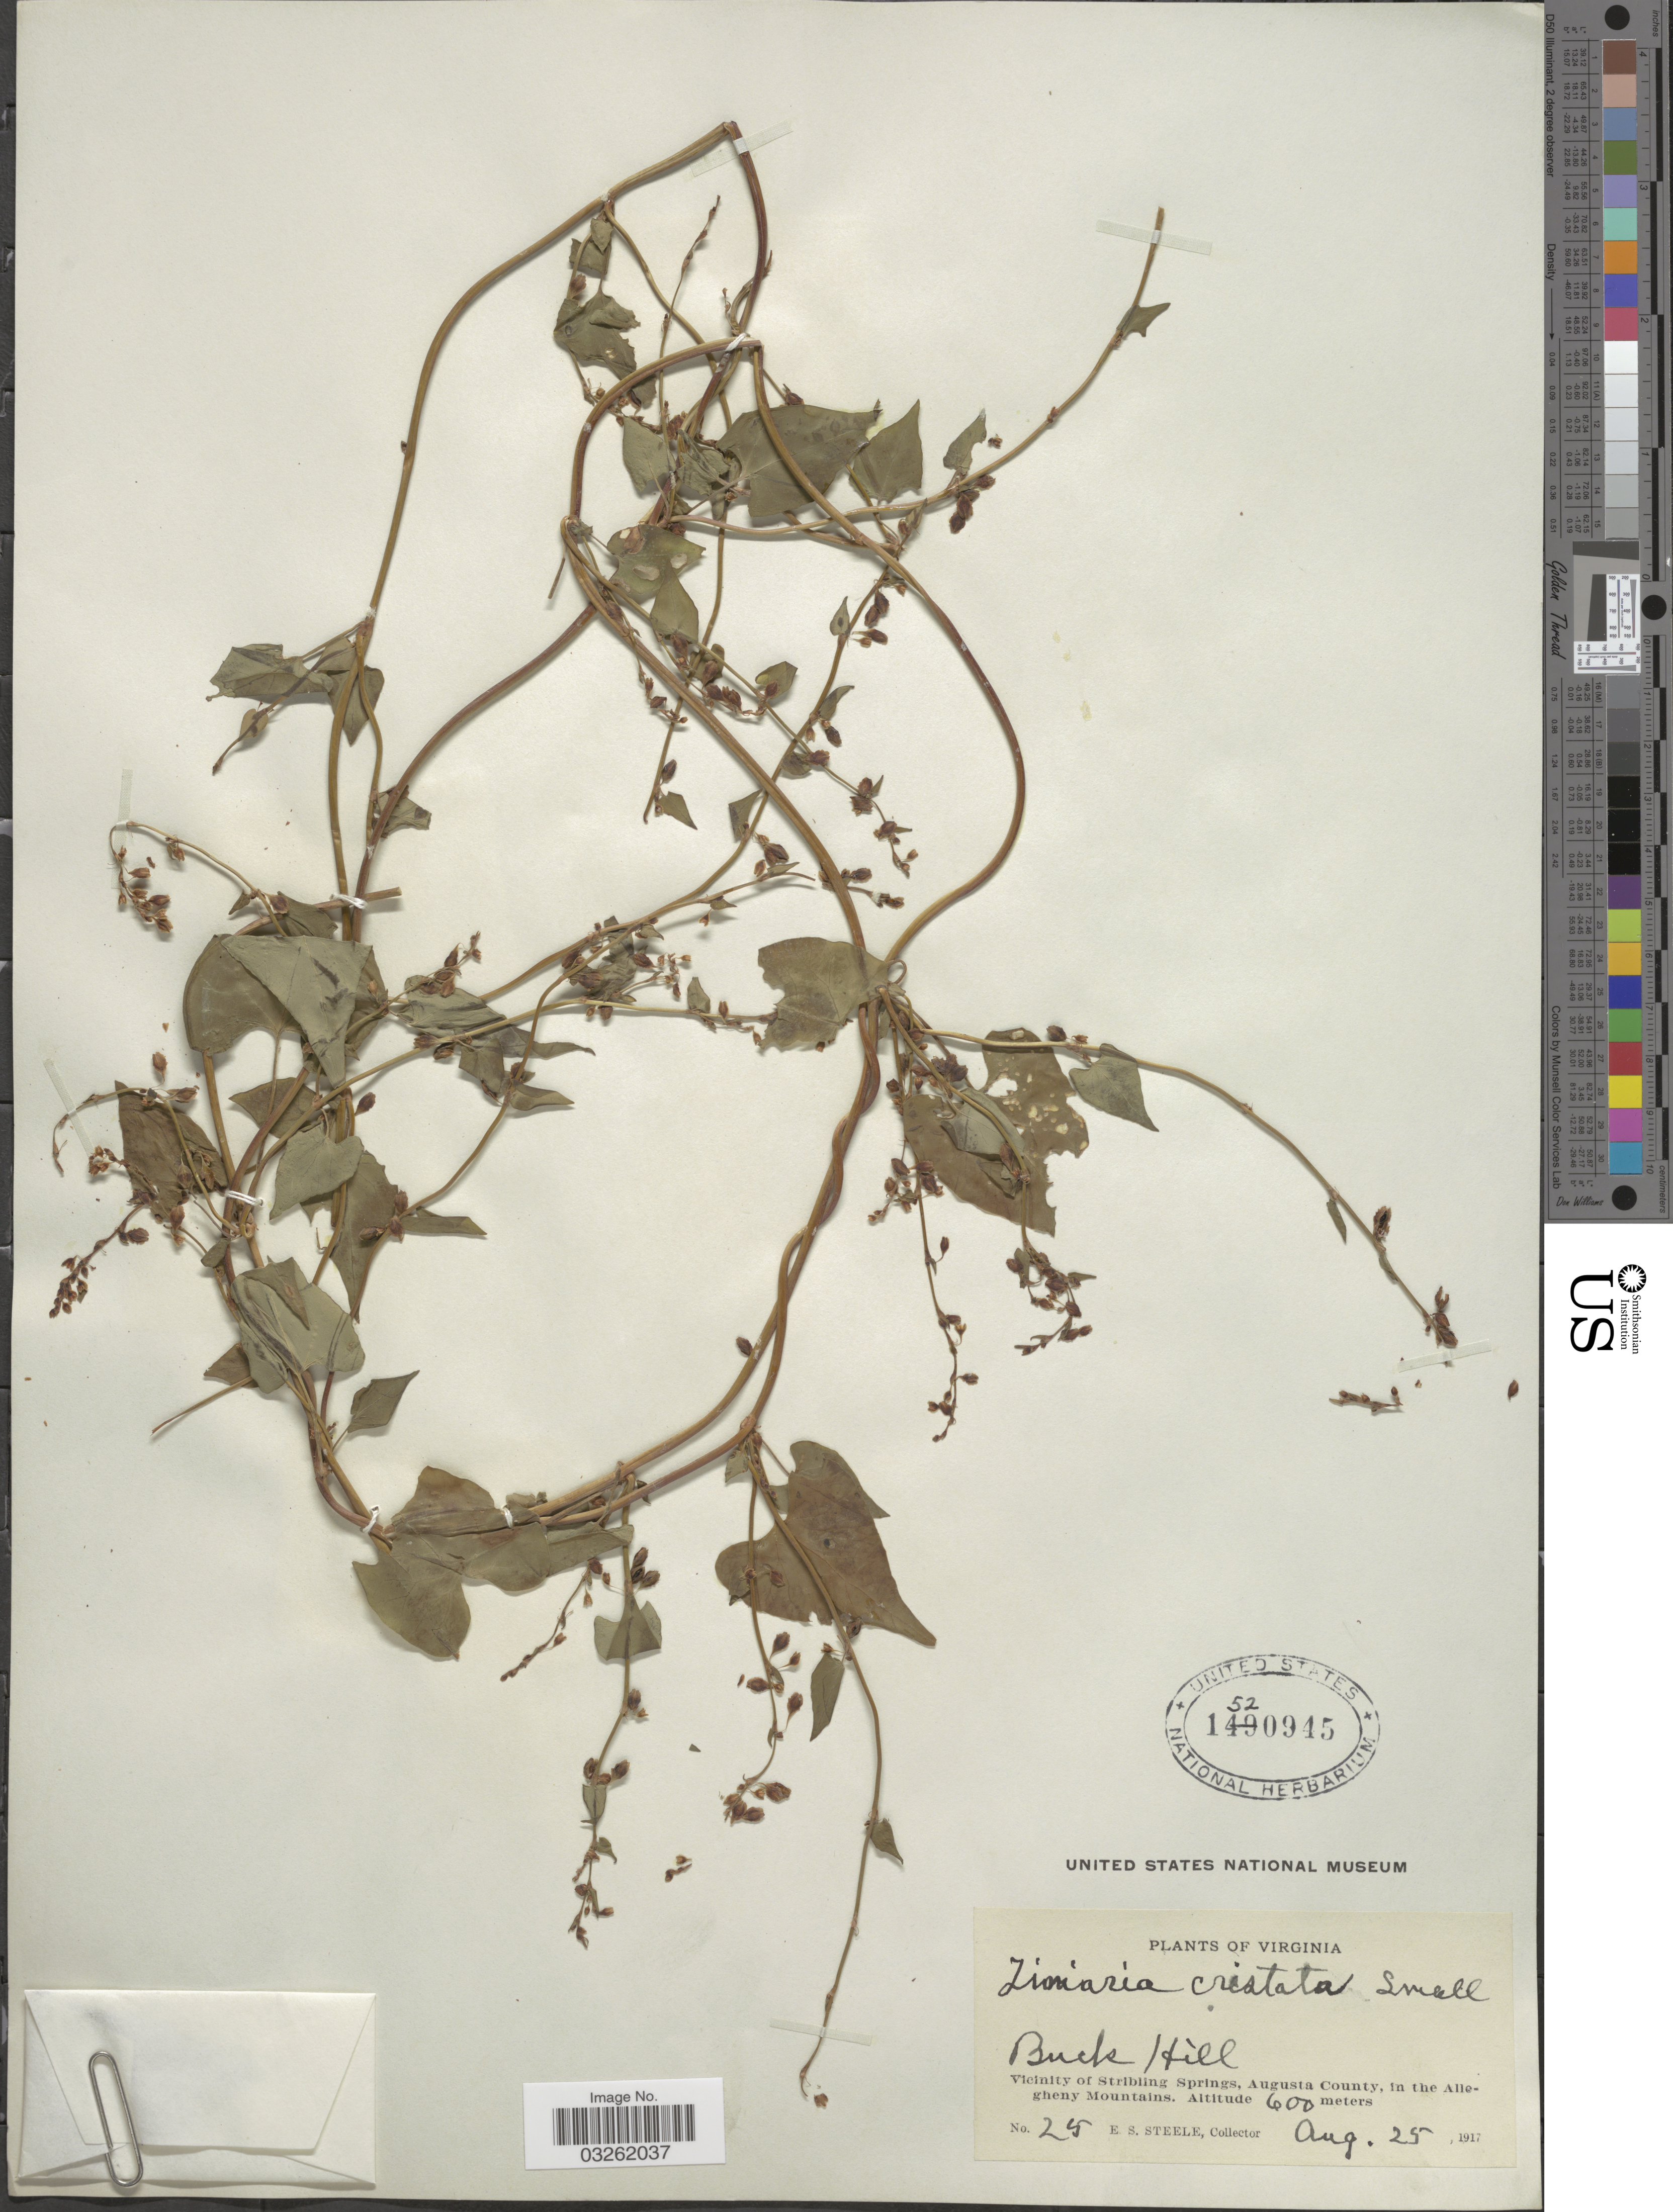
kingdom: Plantae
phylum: Tracheophyta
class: Magnoliopsida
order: Caryophyllales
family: Polygonaceae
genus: Fallopia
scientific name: Fallopia scandens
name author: (L.) Holub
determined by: Strong, Mark T., (BOT), Smithsonian Institution - National Museum of Natural History (UNITED STATES)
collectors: E. Steele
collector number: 25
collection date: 1917-08-25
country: United States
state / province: Virginia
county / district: Augusta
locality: Buck Hill. Vicinity of Stribling Springs, Augusta County, in the Allegheny Mountains.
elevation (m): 600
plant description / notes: Fallopia cristata (Engelm. & A. Gray) Holub here treated as a heterotypic synonym.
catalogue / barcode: US 1520945